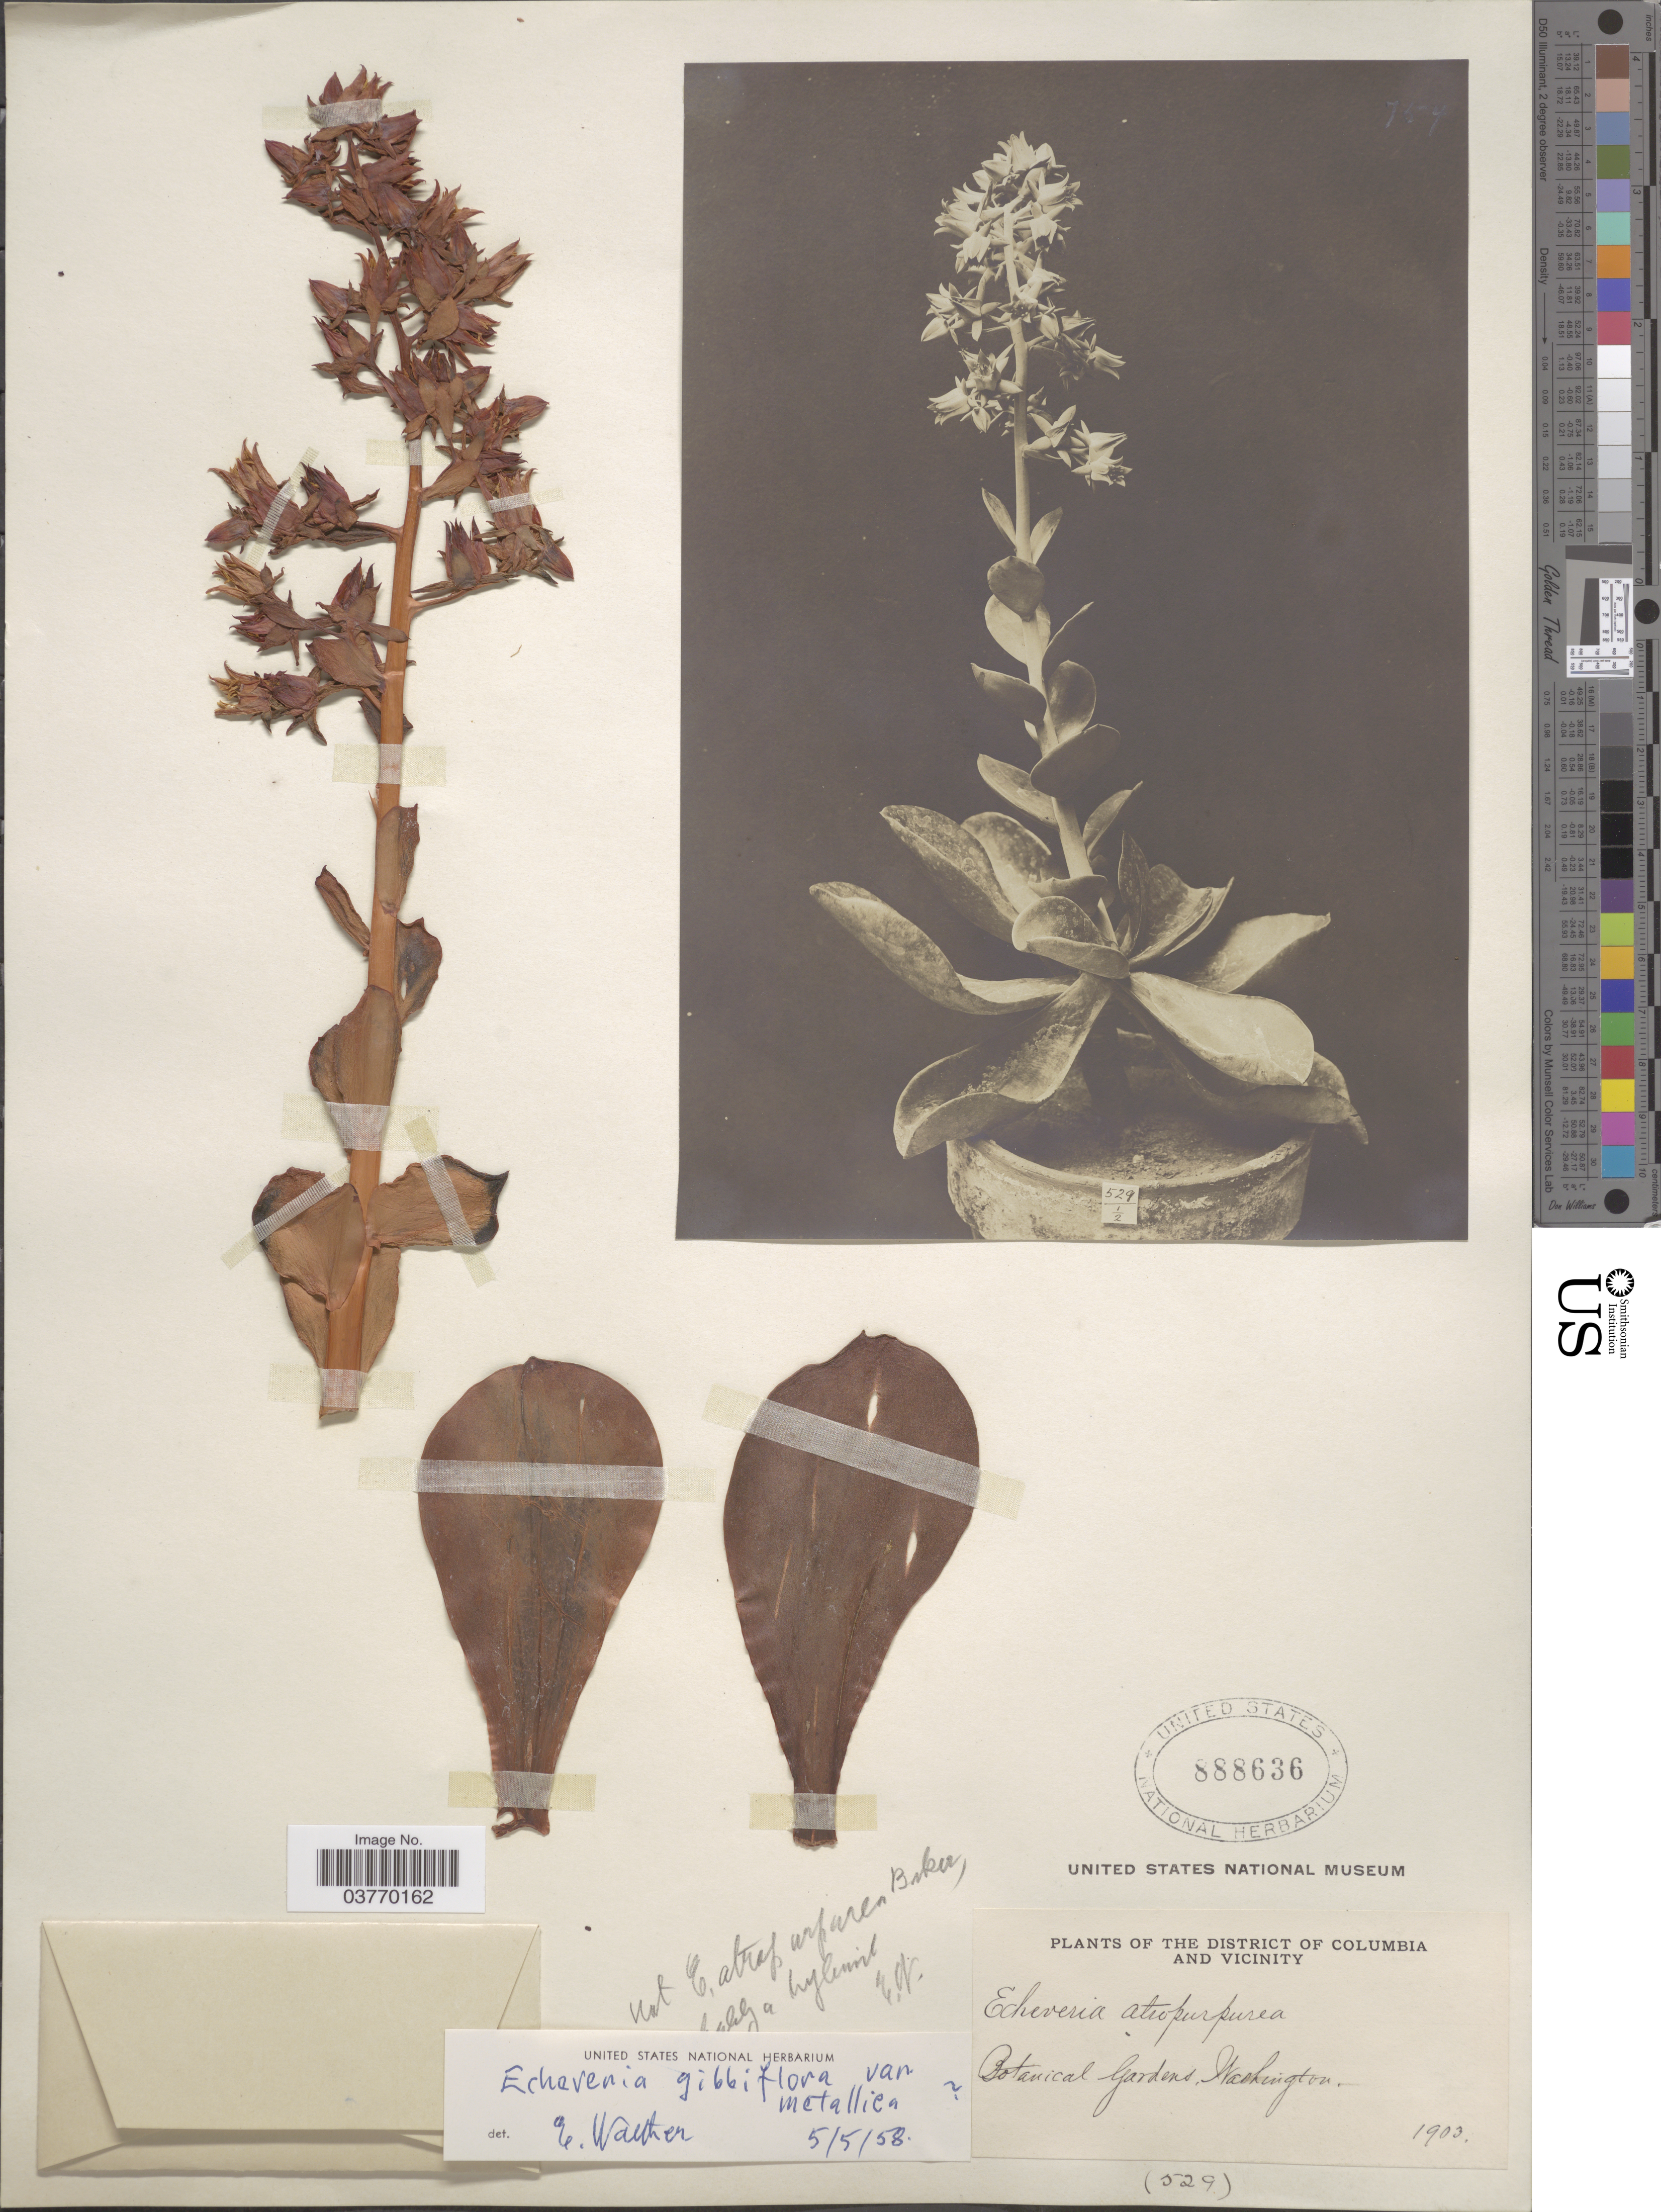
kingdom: Plantae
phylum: Tracheophyta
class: Magnoliopsida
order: Saxifragales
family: Crassulaceae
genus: Echeveria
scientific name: Echeveria gibbiflora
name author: DC.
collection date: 1903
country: United States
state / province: District of Columbia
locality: District of Columbia and vicinity. Botanical Gardens, Washington.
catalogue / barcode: US 888636